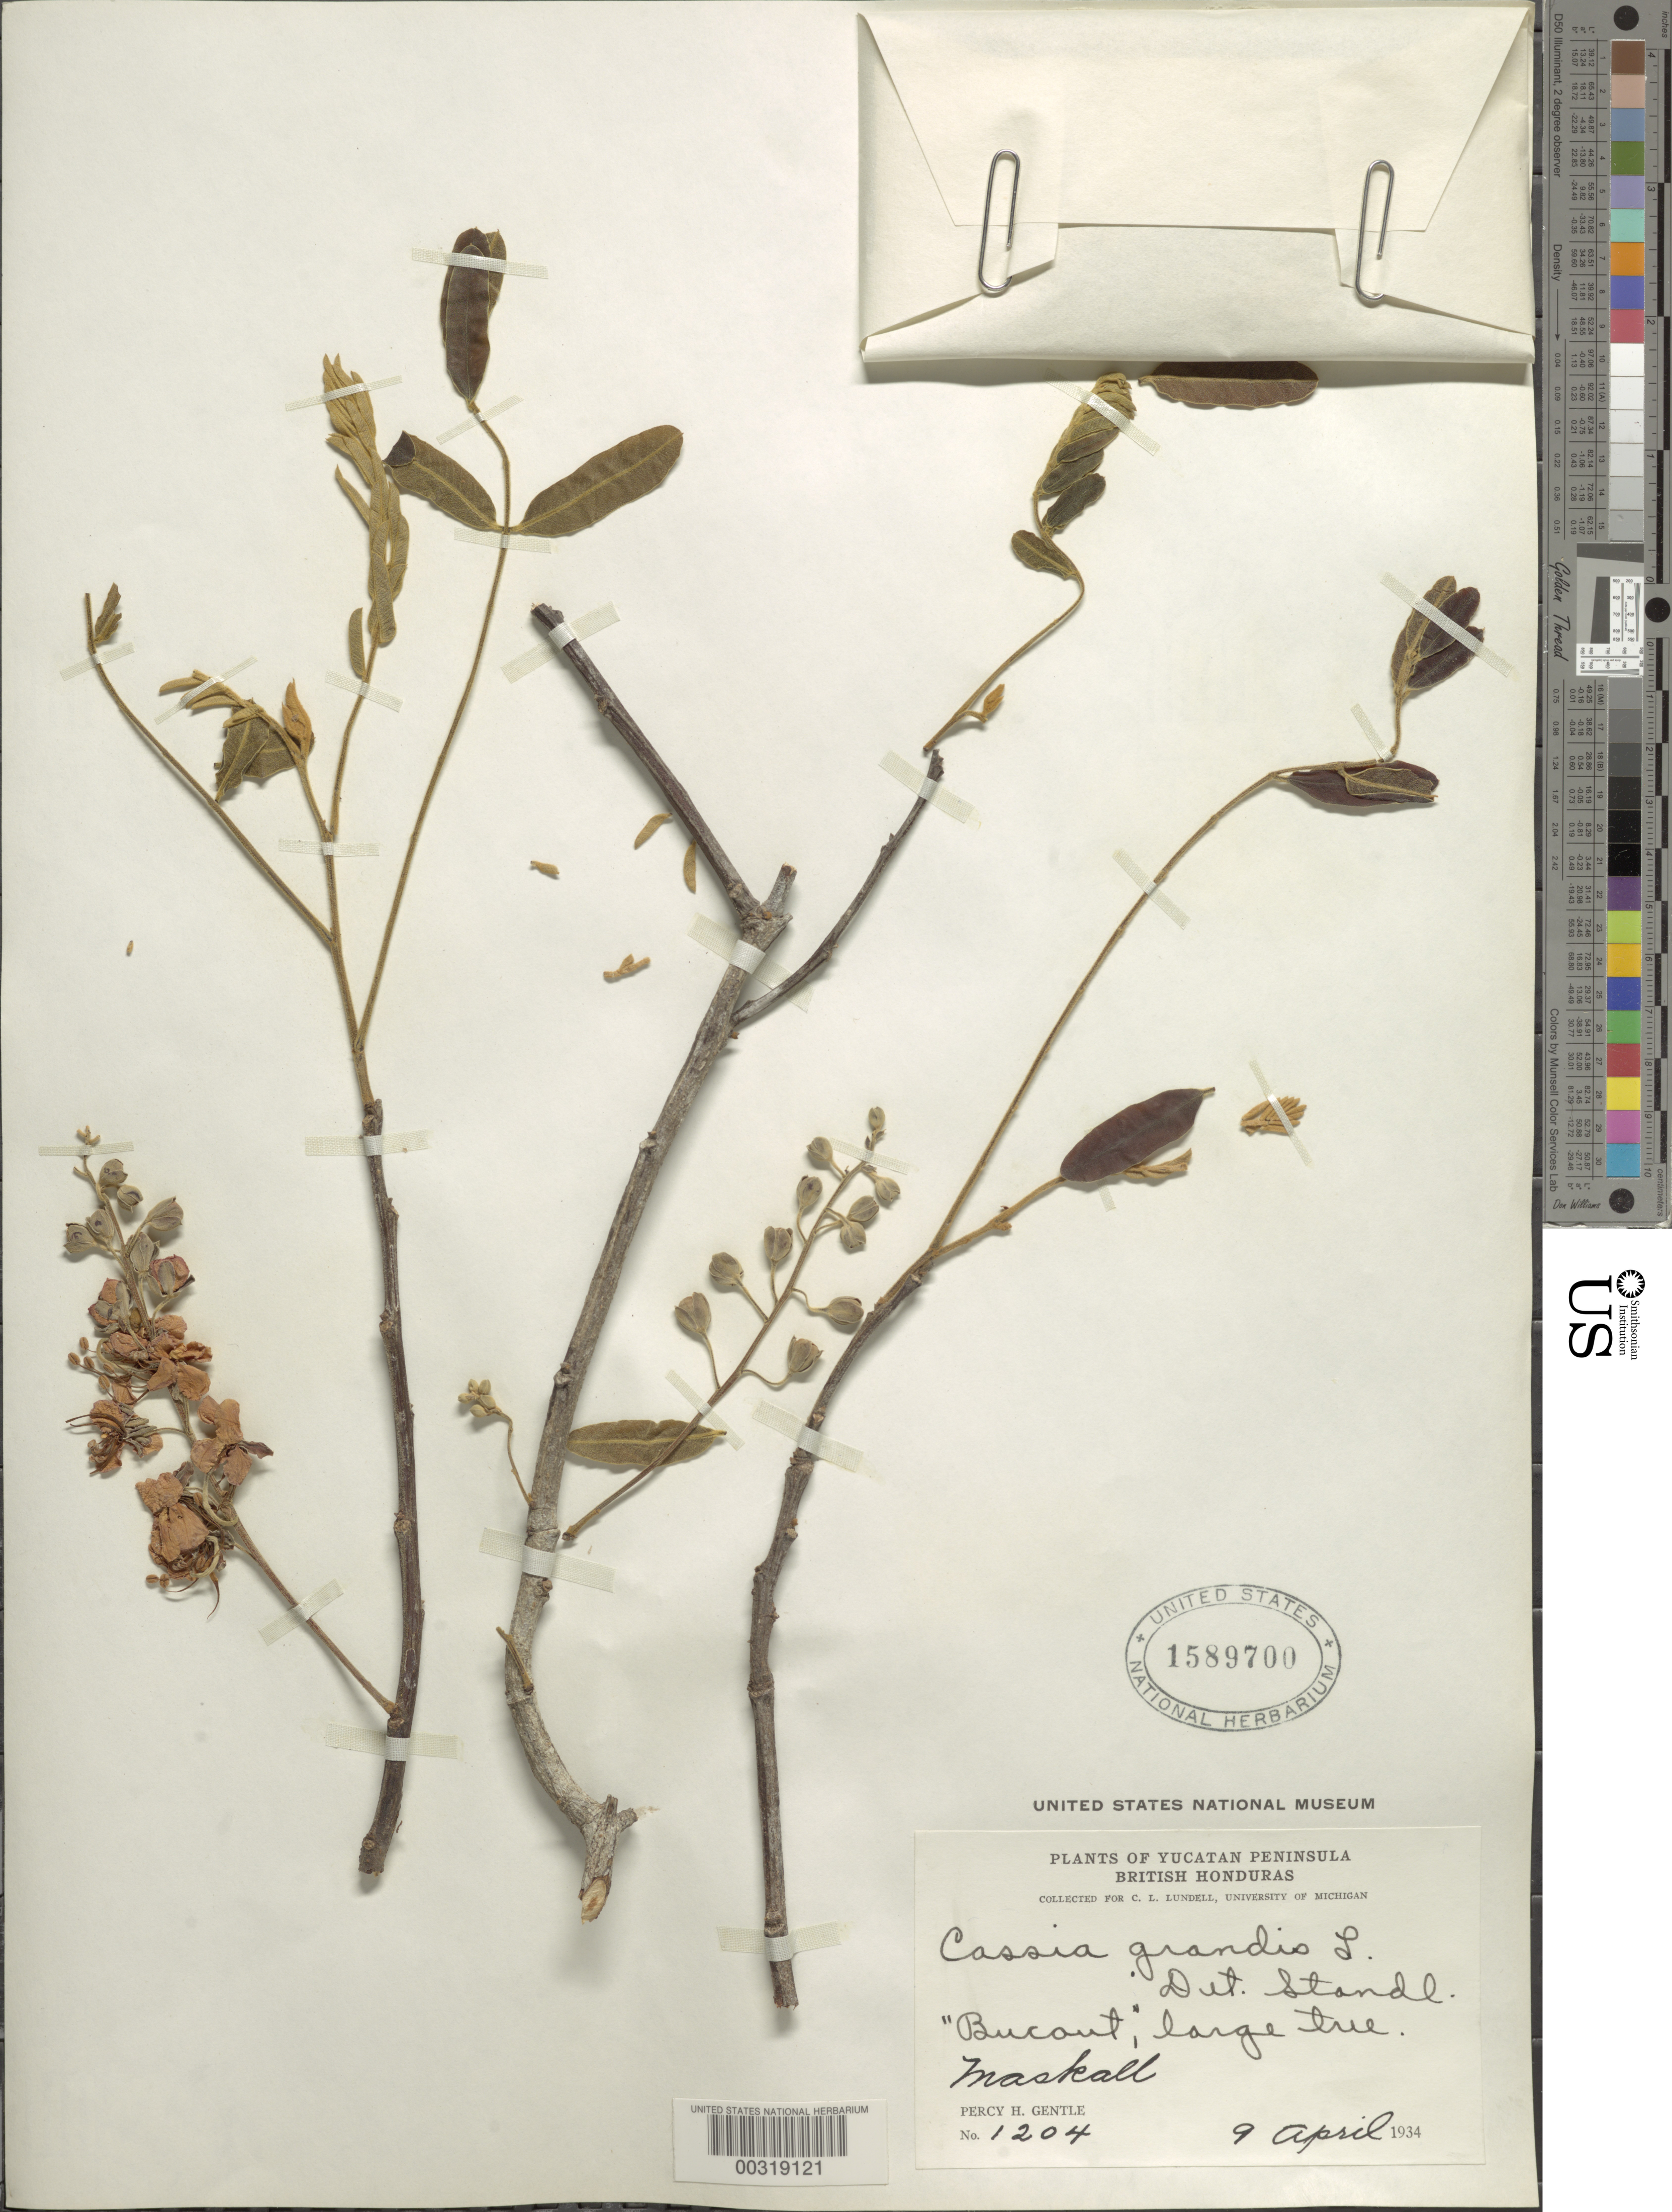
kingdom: Plantae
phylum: Tracheophyta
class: Magnoliopsida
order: Fabales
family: Fabaceae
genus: Cassia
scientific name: Cassia grandis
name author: L. f.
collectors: P. H. Gentle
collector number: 1204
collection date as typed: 09 Apr 1934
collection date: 1934-04-09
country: Belize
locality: Maskall; Yucatan Peninsula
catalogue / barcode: US 1589700